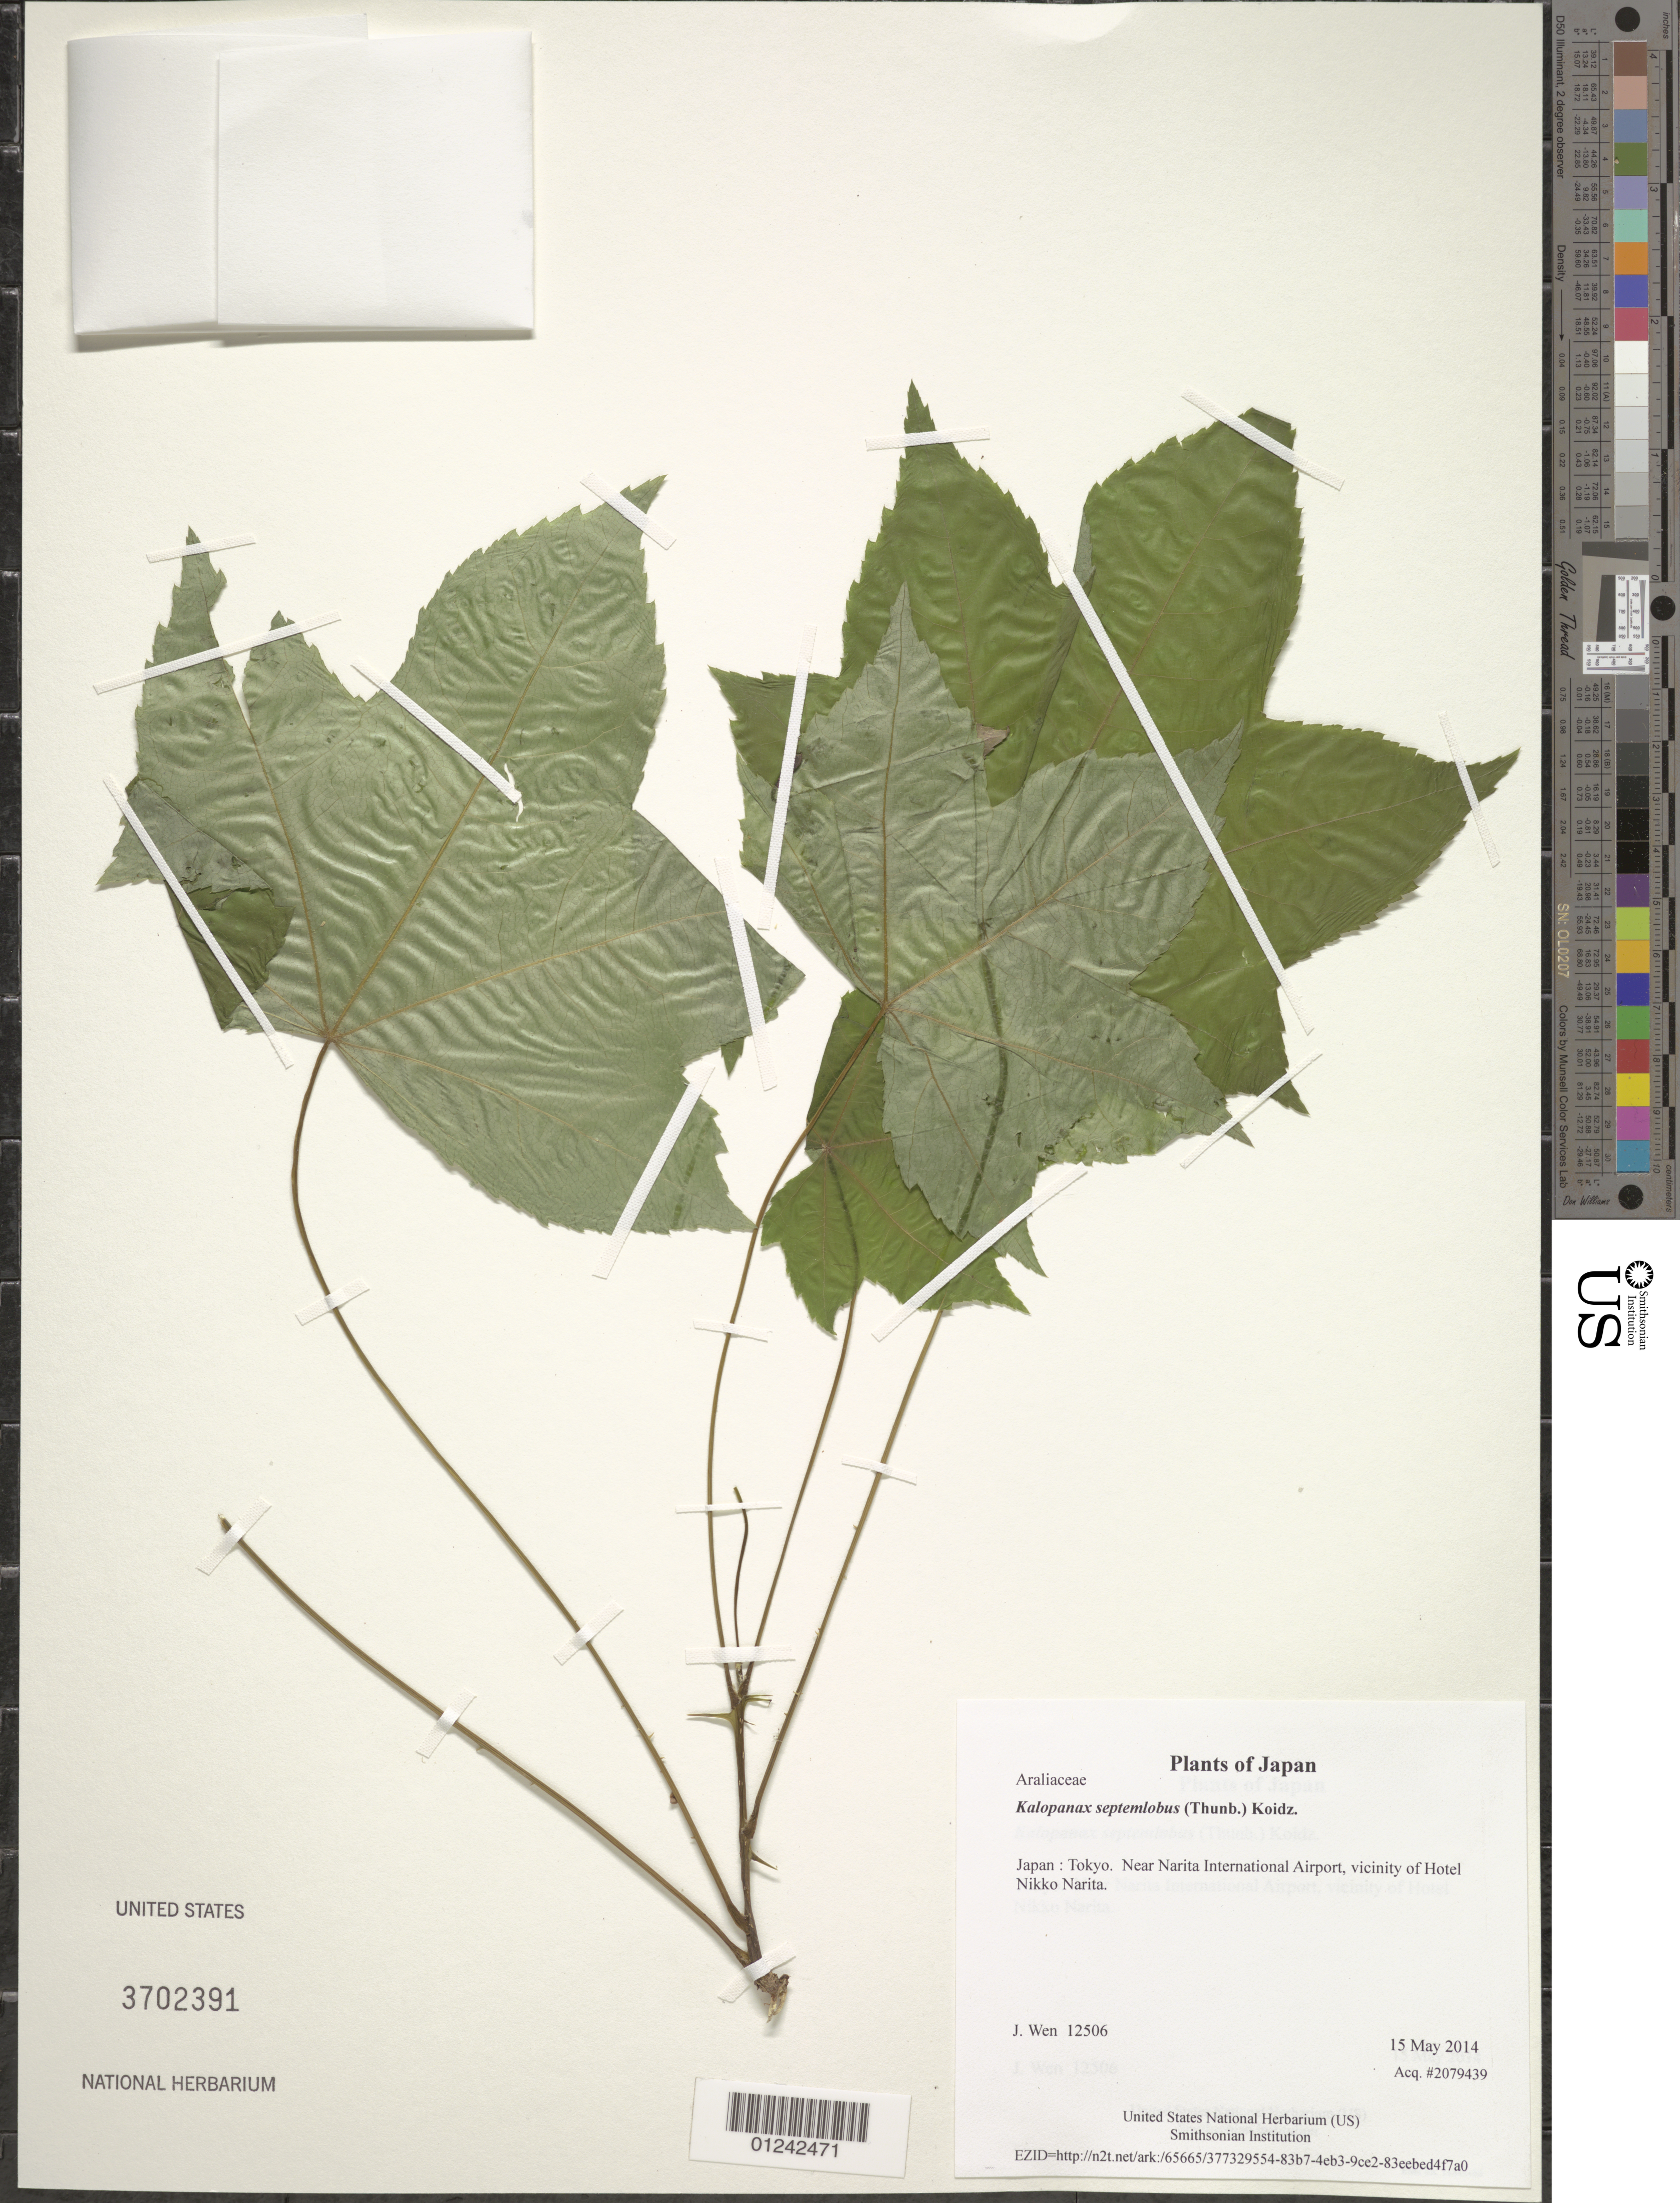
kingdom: Plantae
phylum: Tracheophyta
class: Magnoliopsida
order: Apiales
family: Araliaceae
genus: Kalopanax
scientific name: Kalopanax septemlobus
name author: (Thunb.) Koidz.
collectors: J. Wen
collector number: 12506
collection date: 2014-05-15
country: Japan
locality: Tokyo. Near Narita International Airport, vicinity of Hotel Nikko Narita.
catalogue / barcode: US 3702391